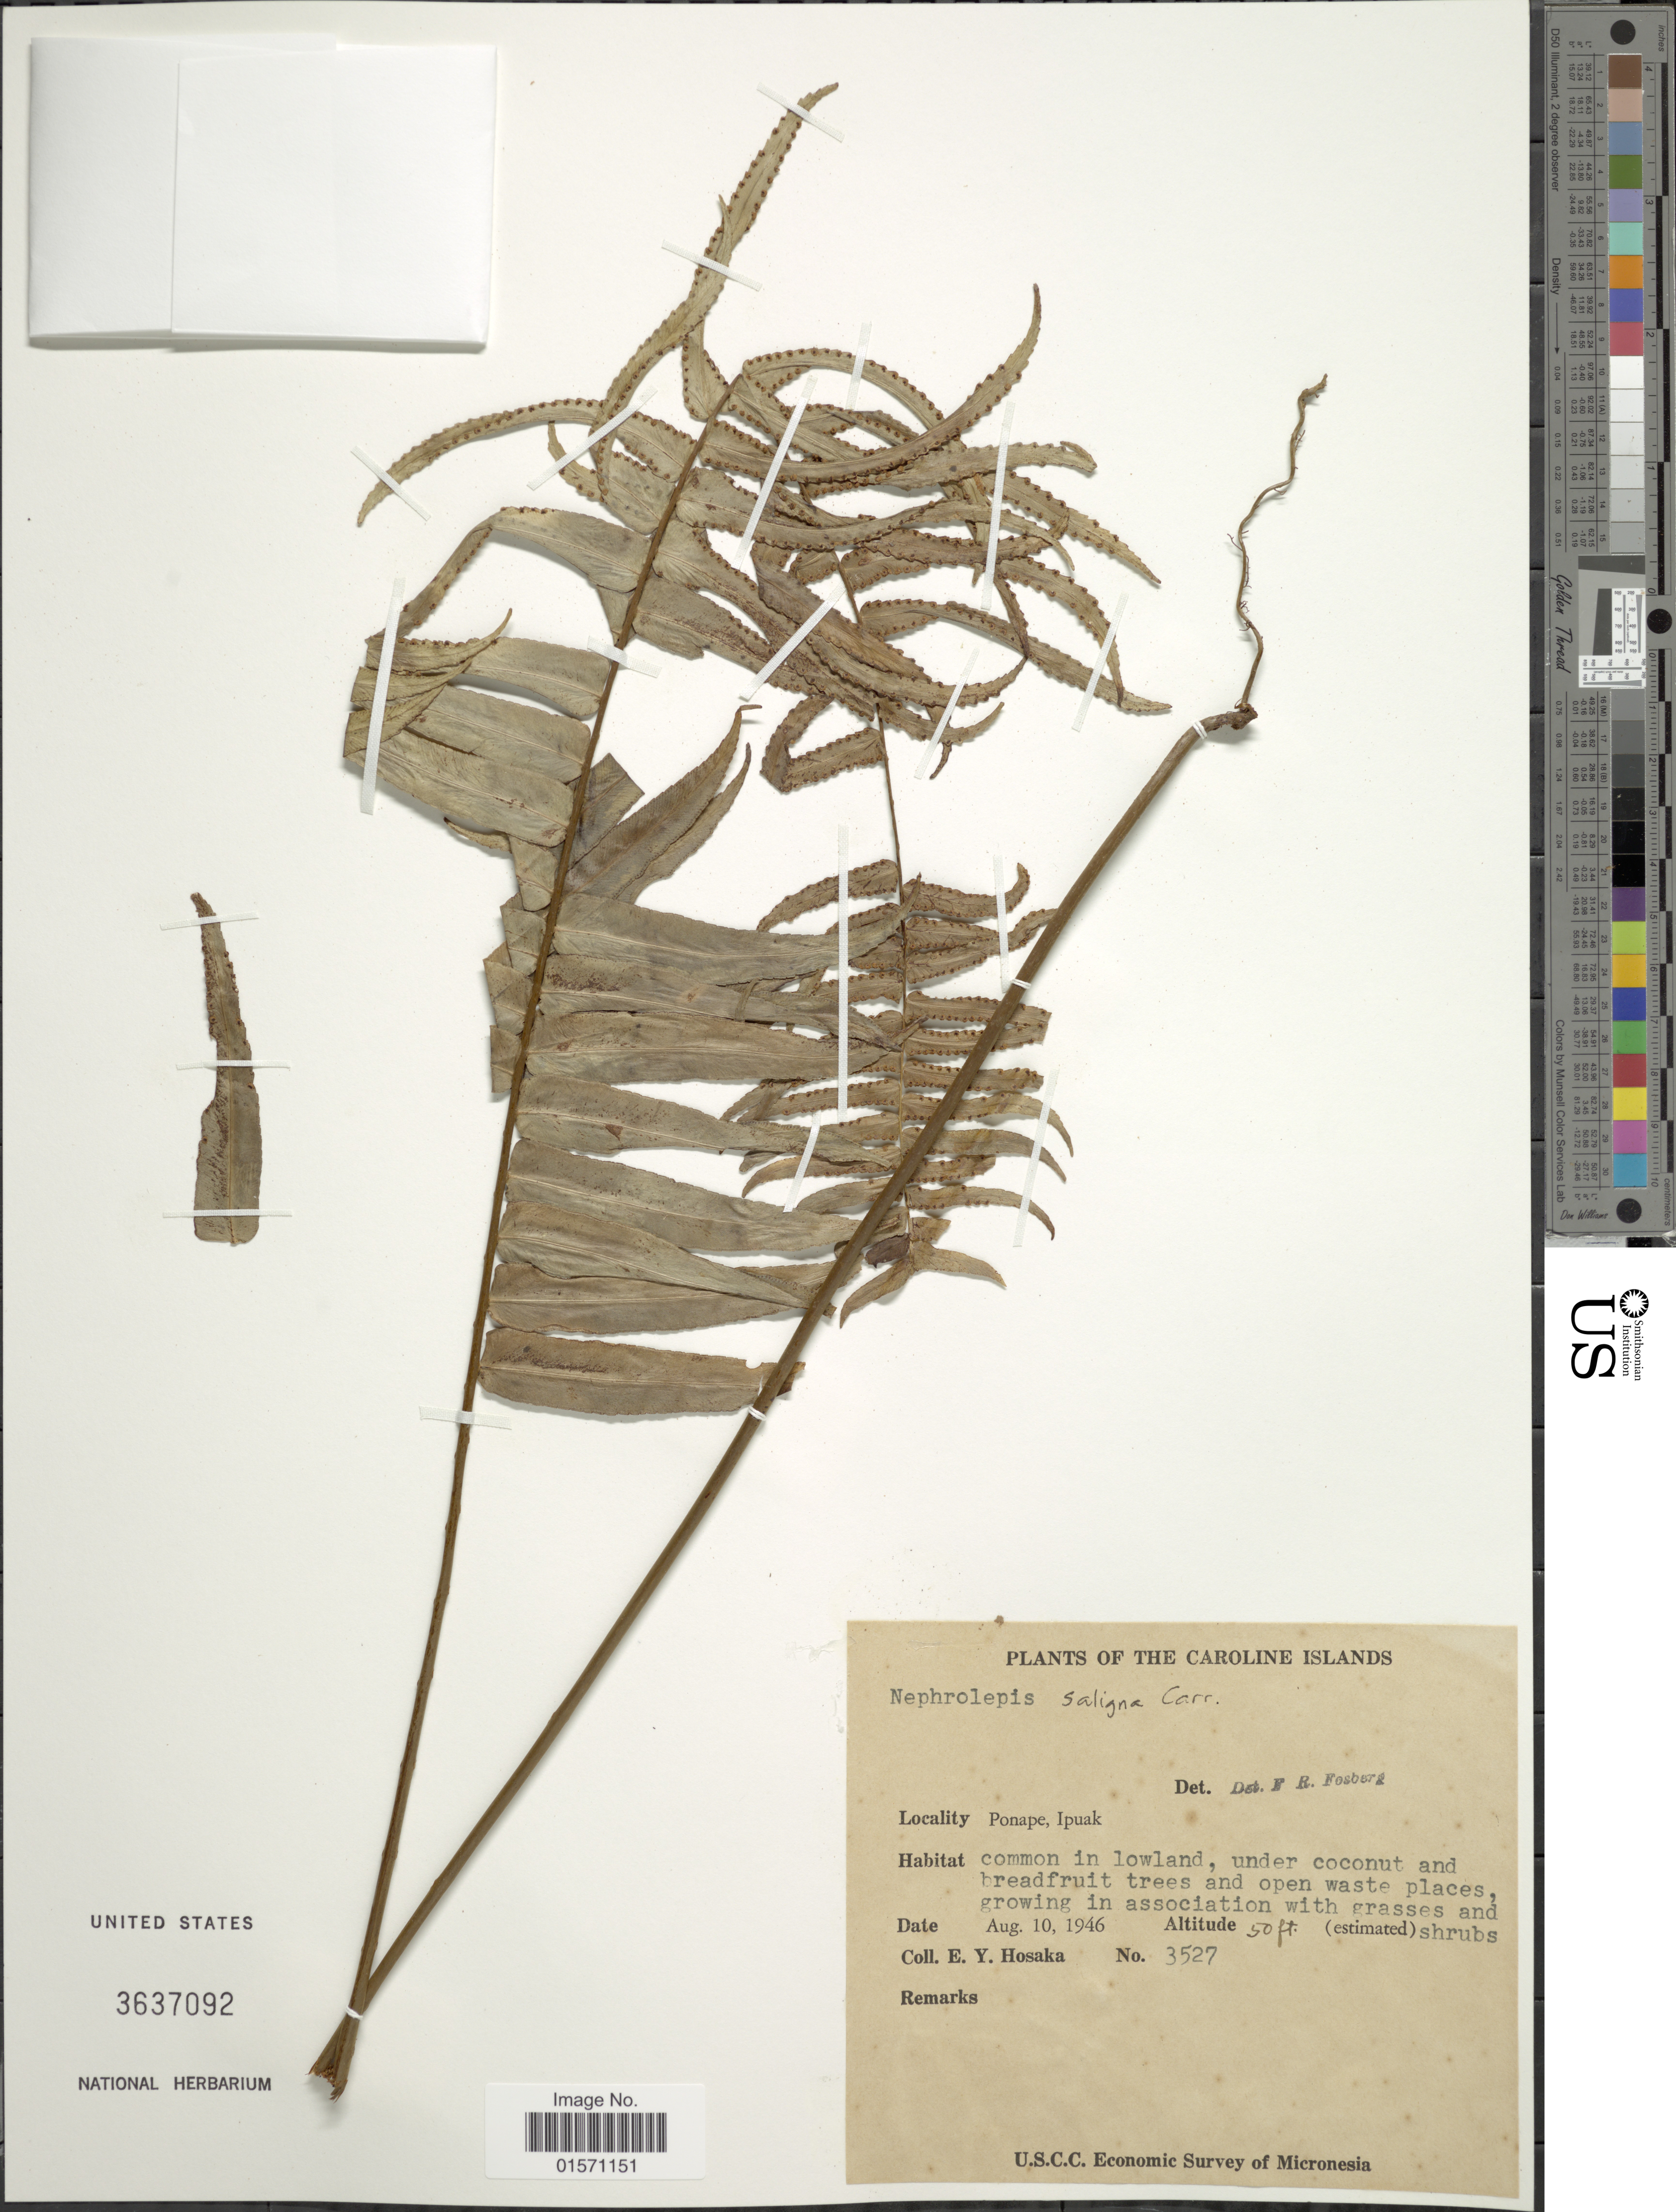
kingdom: Plantae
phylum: Tracheophyta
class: Polypodiopsida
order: Polypodiales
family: Nephrolepidaceae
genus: Nephrolepis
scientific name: Nephrolepis saligna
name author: Cav.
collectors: E. Y. Hosaka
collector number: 3527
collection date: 1946-08-10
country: Micronesia, Federated States of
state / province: Pohnpei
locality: Caroline Islands. Ponape, Ipuak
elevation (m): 15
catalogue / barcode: US 3637092